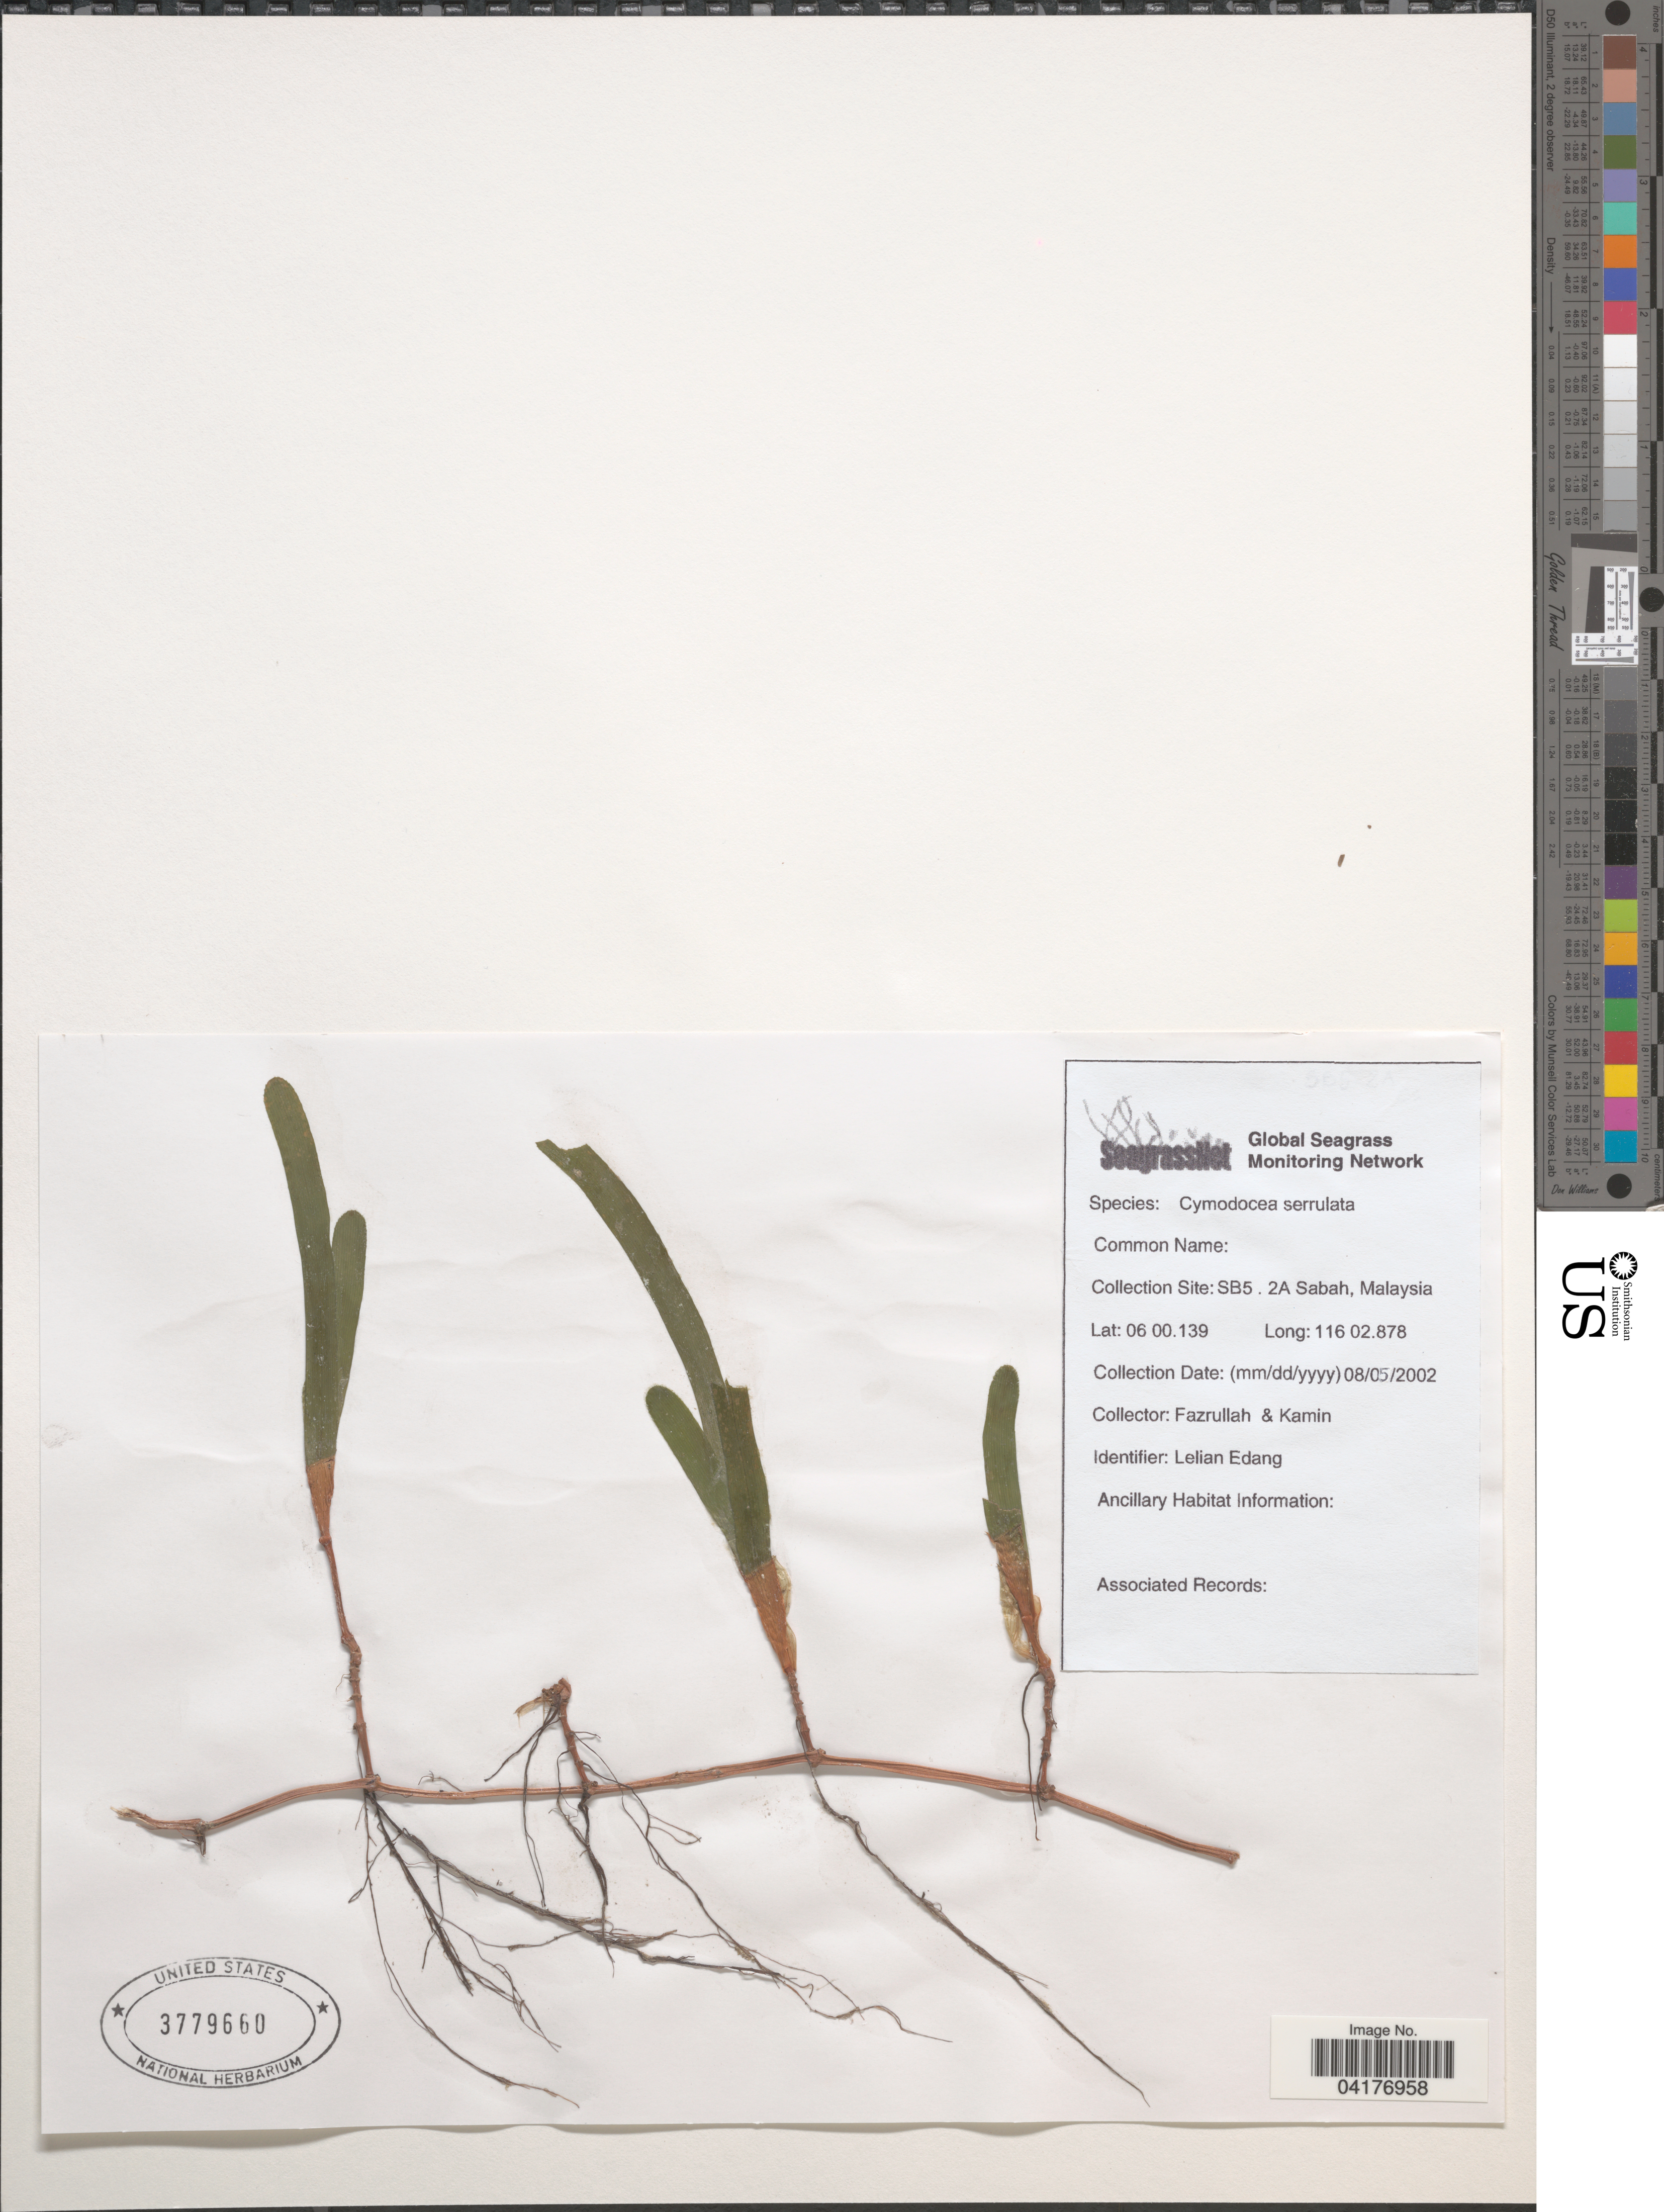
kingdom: Plantae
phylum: Tracheophyta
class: Liliopsida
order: Alismatales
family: Cymodoceaceae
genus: Cymodocea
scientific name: Cymodocea serrulata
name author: (R. Br.) Magnus & Ashers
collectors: Fazrullah & Kamin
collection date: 2002-08-05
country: Malaysia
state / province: Sabah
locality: Collection Site: SB5.2A Sabah, Malaysia.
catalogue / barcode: US 3779660